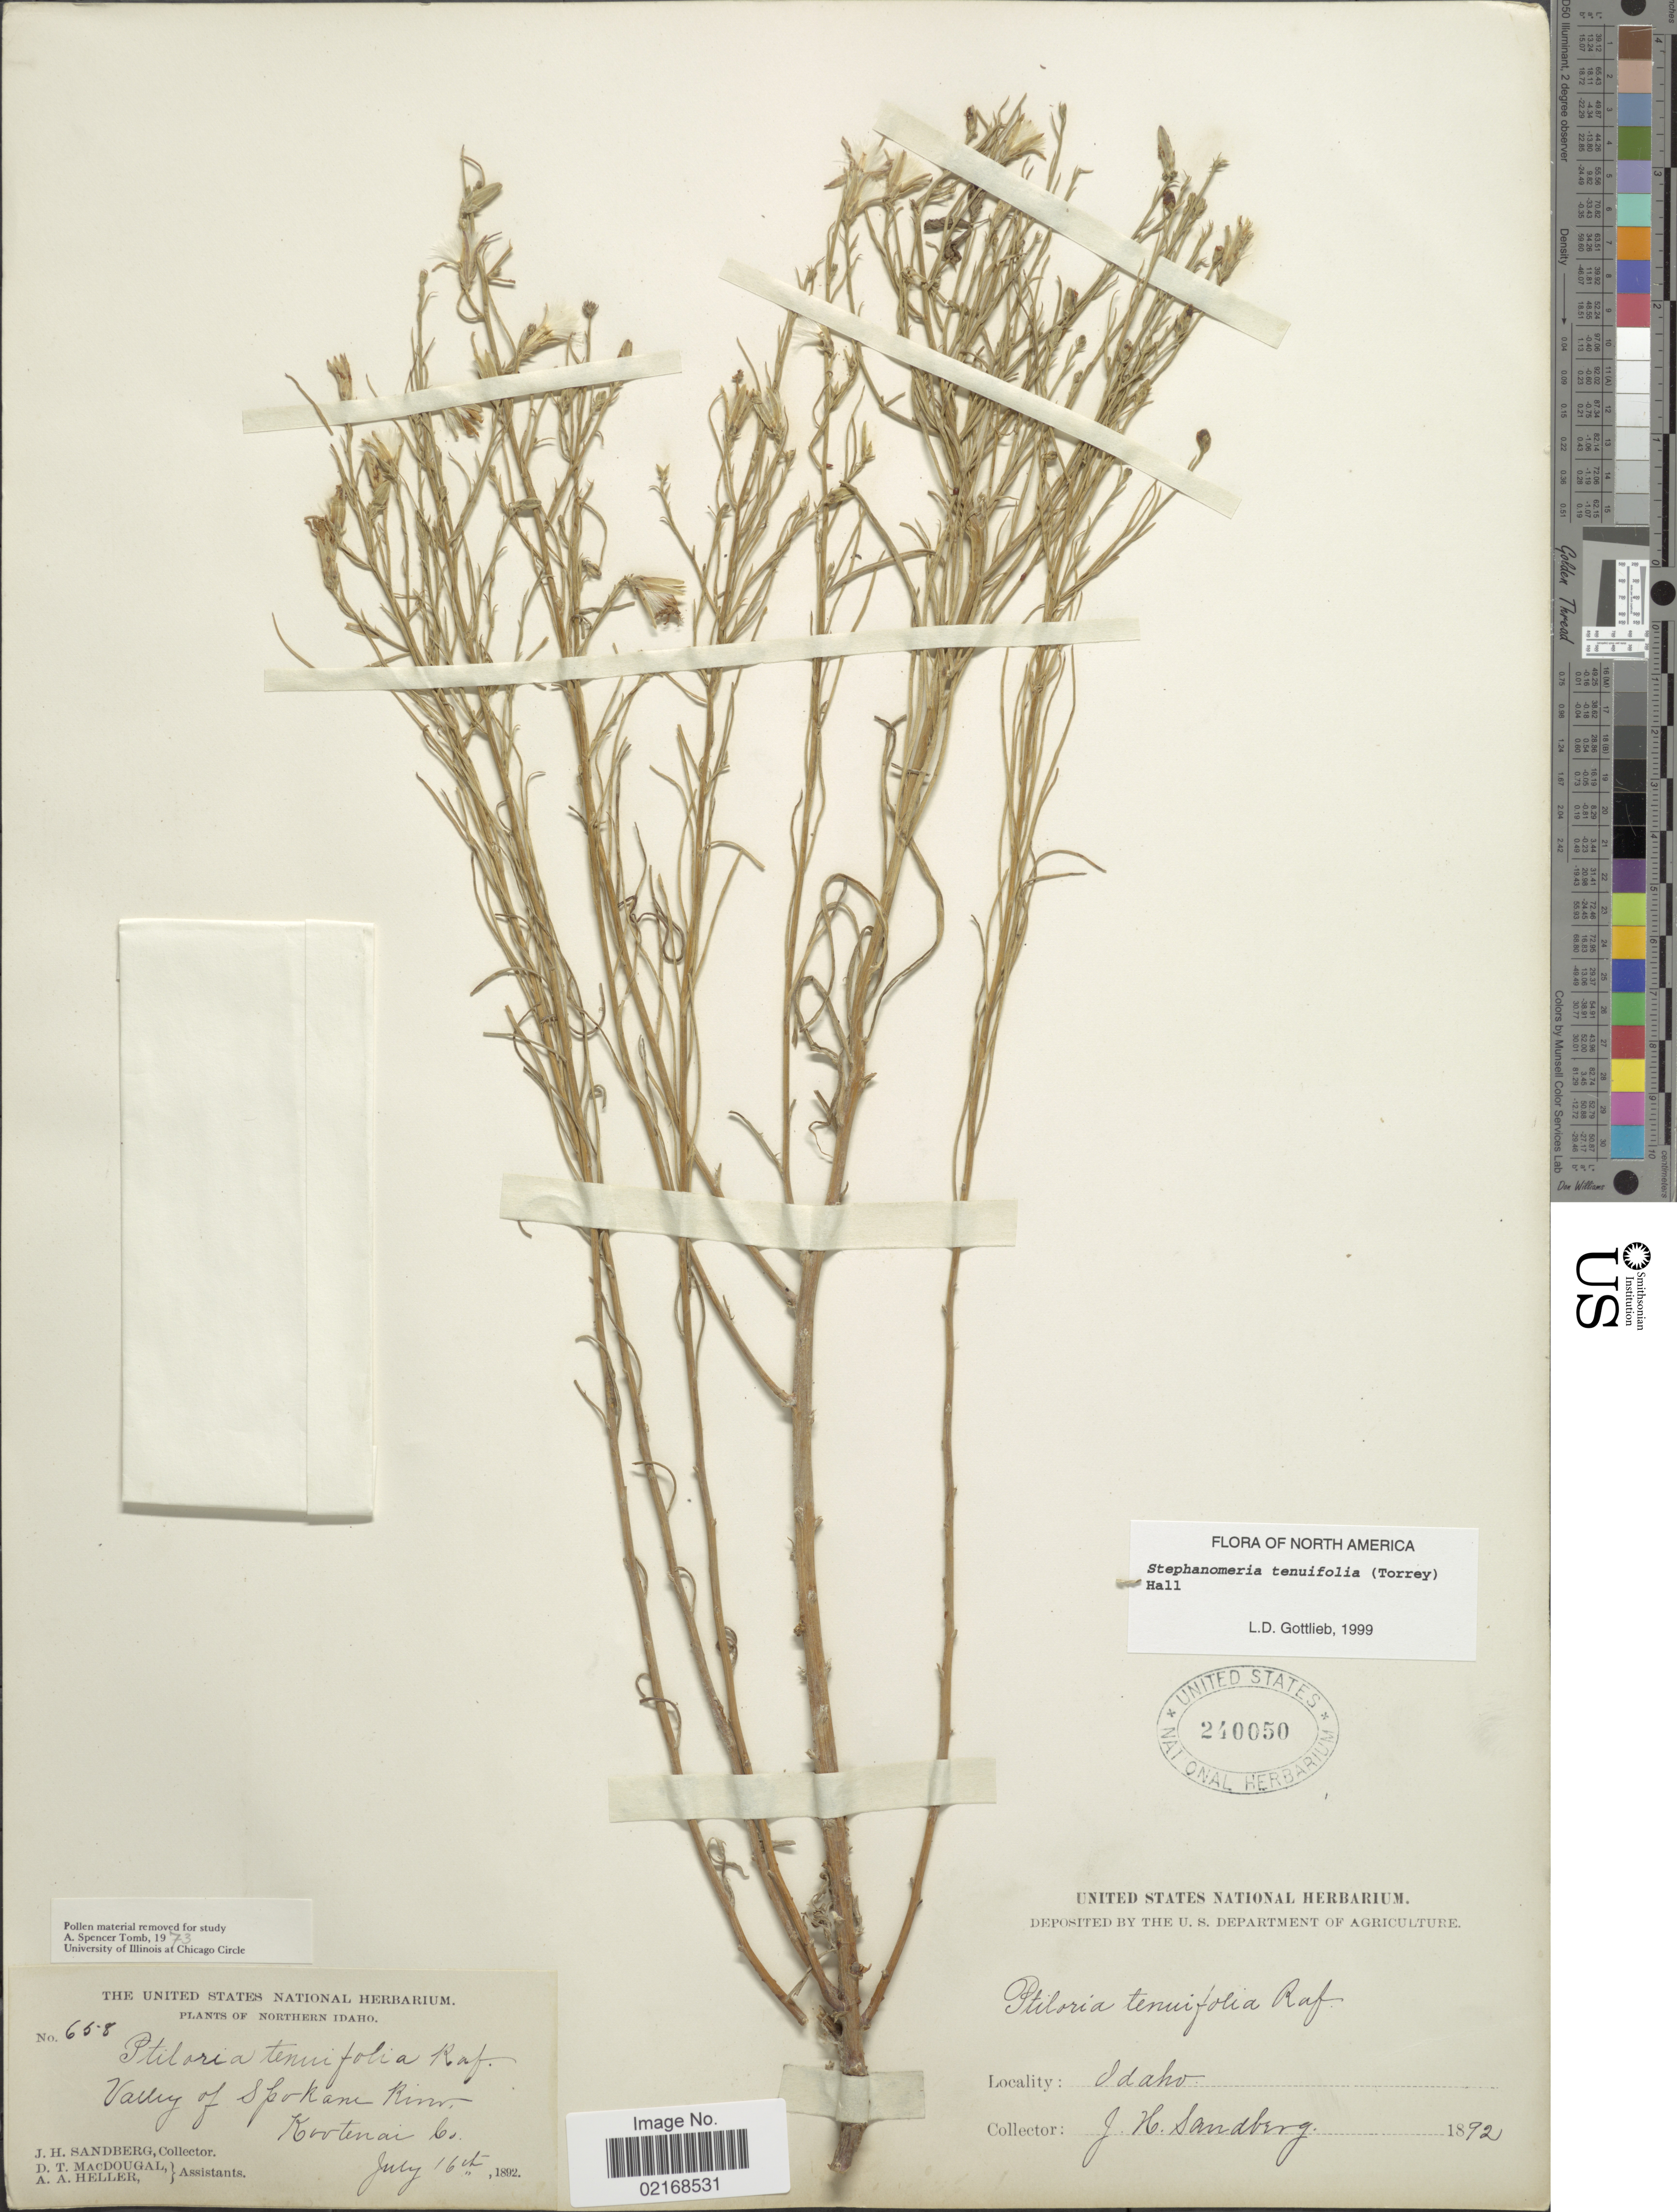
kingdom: Plantae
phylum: Tracheophyta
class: Magnoliopsida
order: Asterales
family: Asteraceae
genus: Stephanomeria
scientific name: Stephanomeria tenuifolia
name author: (Torr.) H.M. Hall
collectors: J. H. Sandberg, D. T. MacDougal & A. A. Heller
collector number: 658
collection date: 1892-07-16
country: United States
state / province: Idaho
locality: Northern Idaho, Valley of Spokane River, Kootenai Co.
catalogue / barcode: US 240050